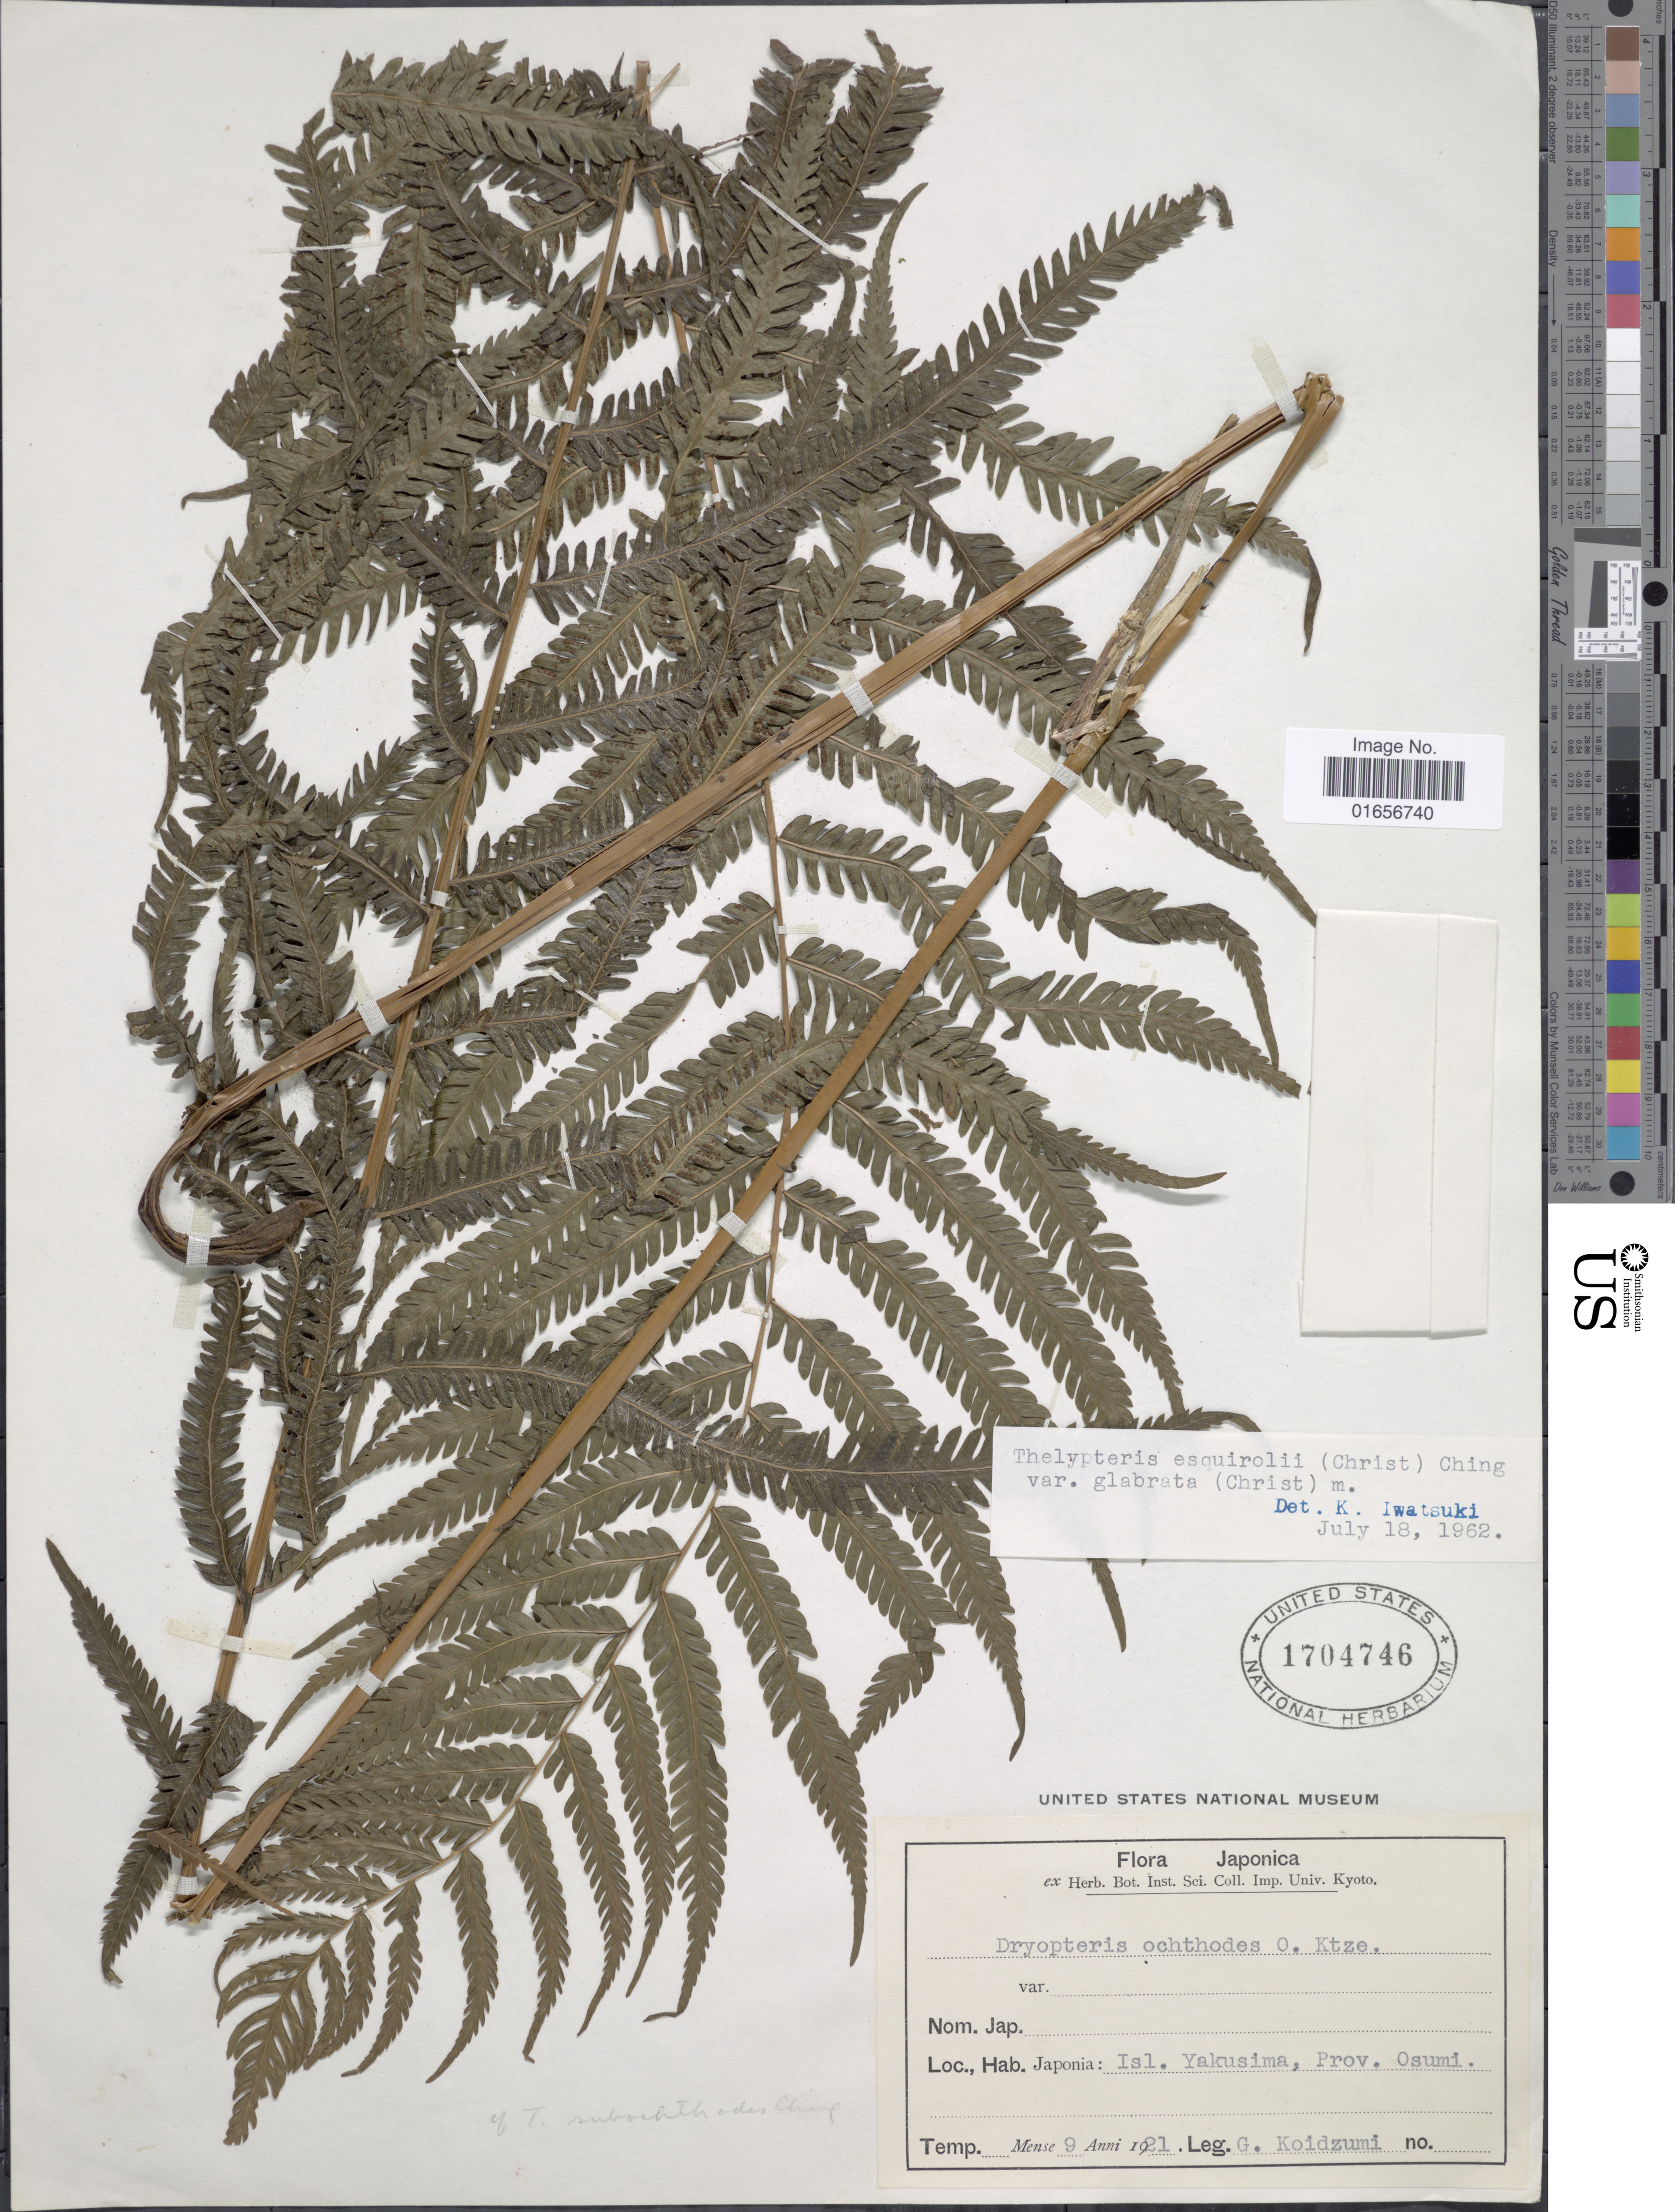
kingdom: Plantae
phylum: Tracheophyta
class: Polypodiopsida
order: Polypodiales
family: Thelypteridaceae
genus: Pseudocyclosorus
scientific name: Pseudocyclosorus esquirolii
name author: (Christ) Ching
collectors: G. Koidzumi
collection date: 1921-09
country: Japan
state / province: Kagosima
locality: Japonica, Japonia: isl. Yakusima, prov. Osumi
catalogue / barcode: US 1704746